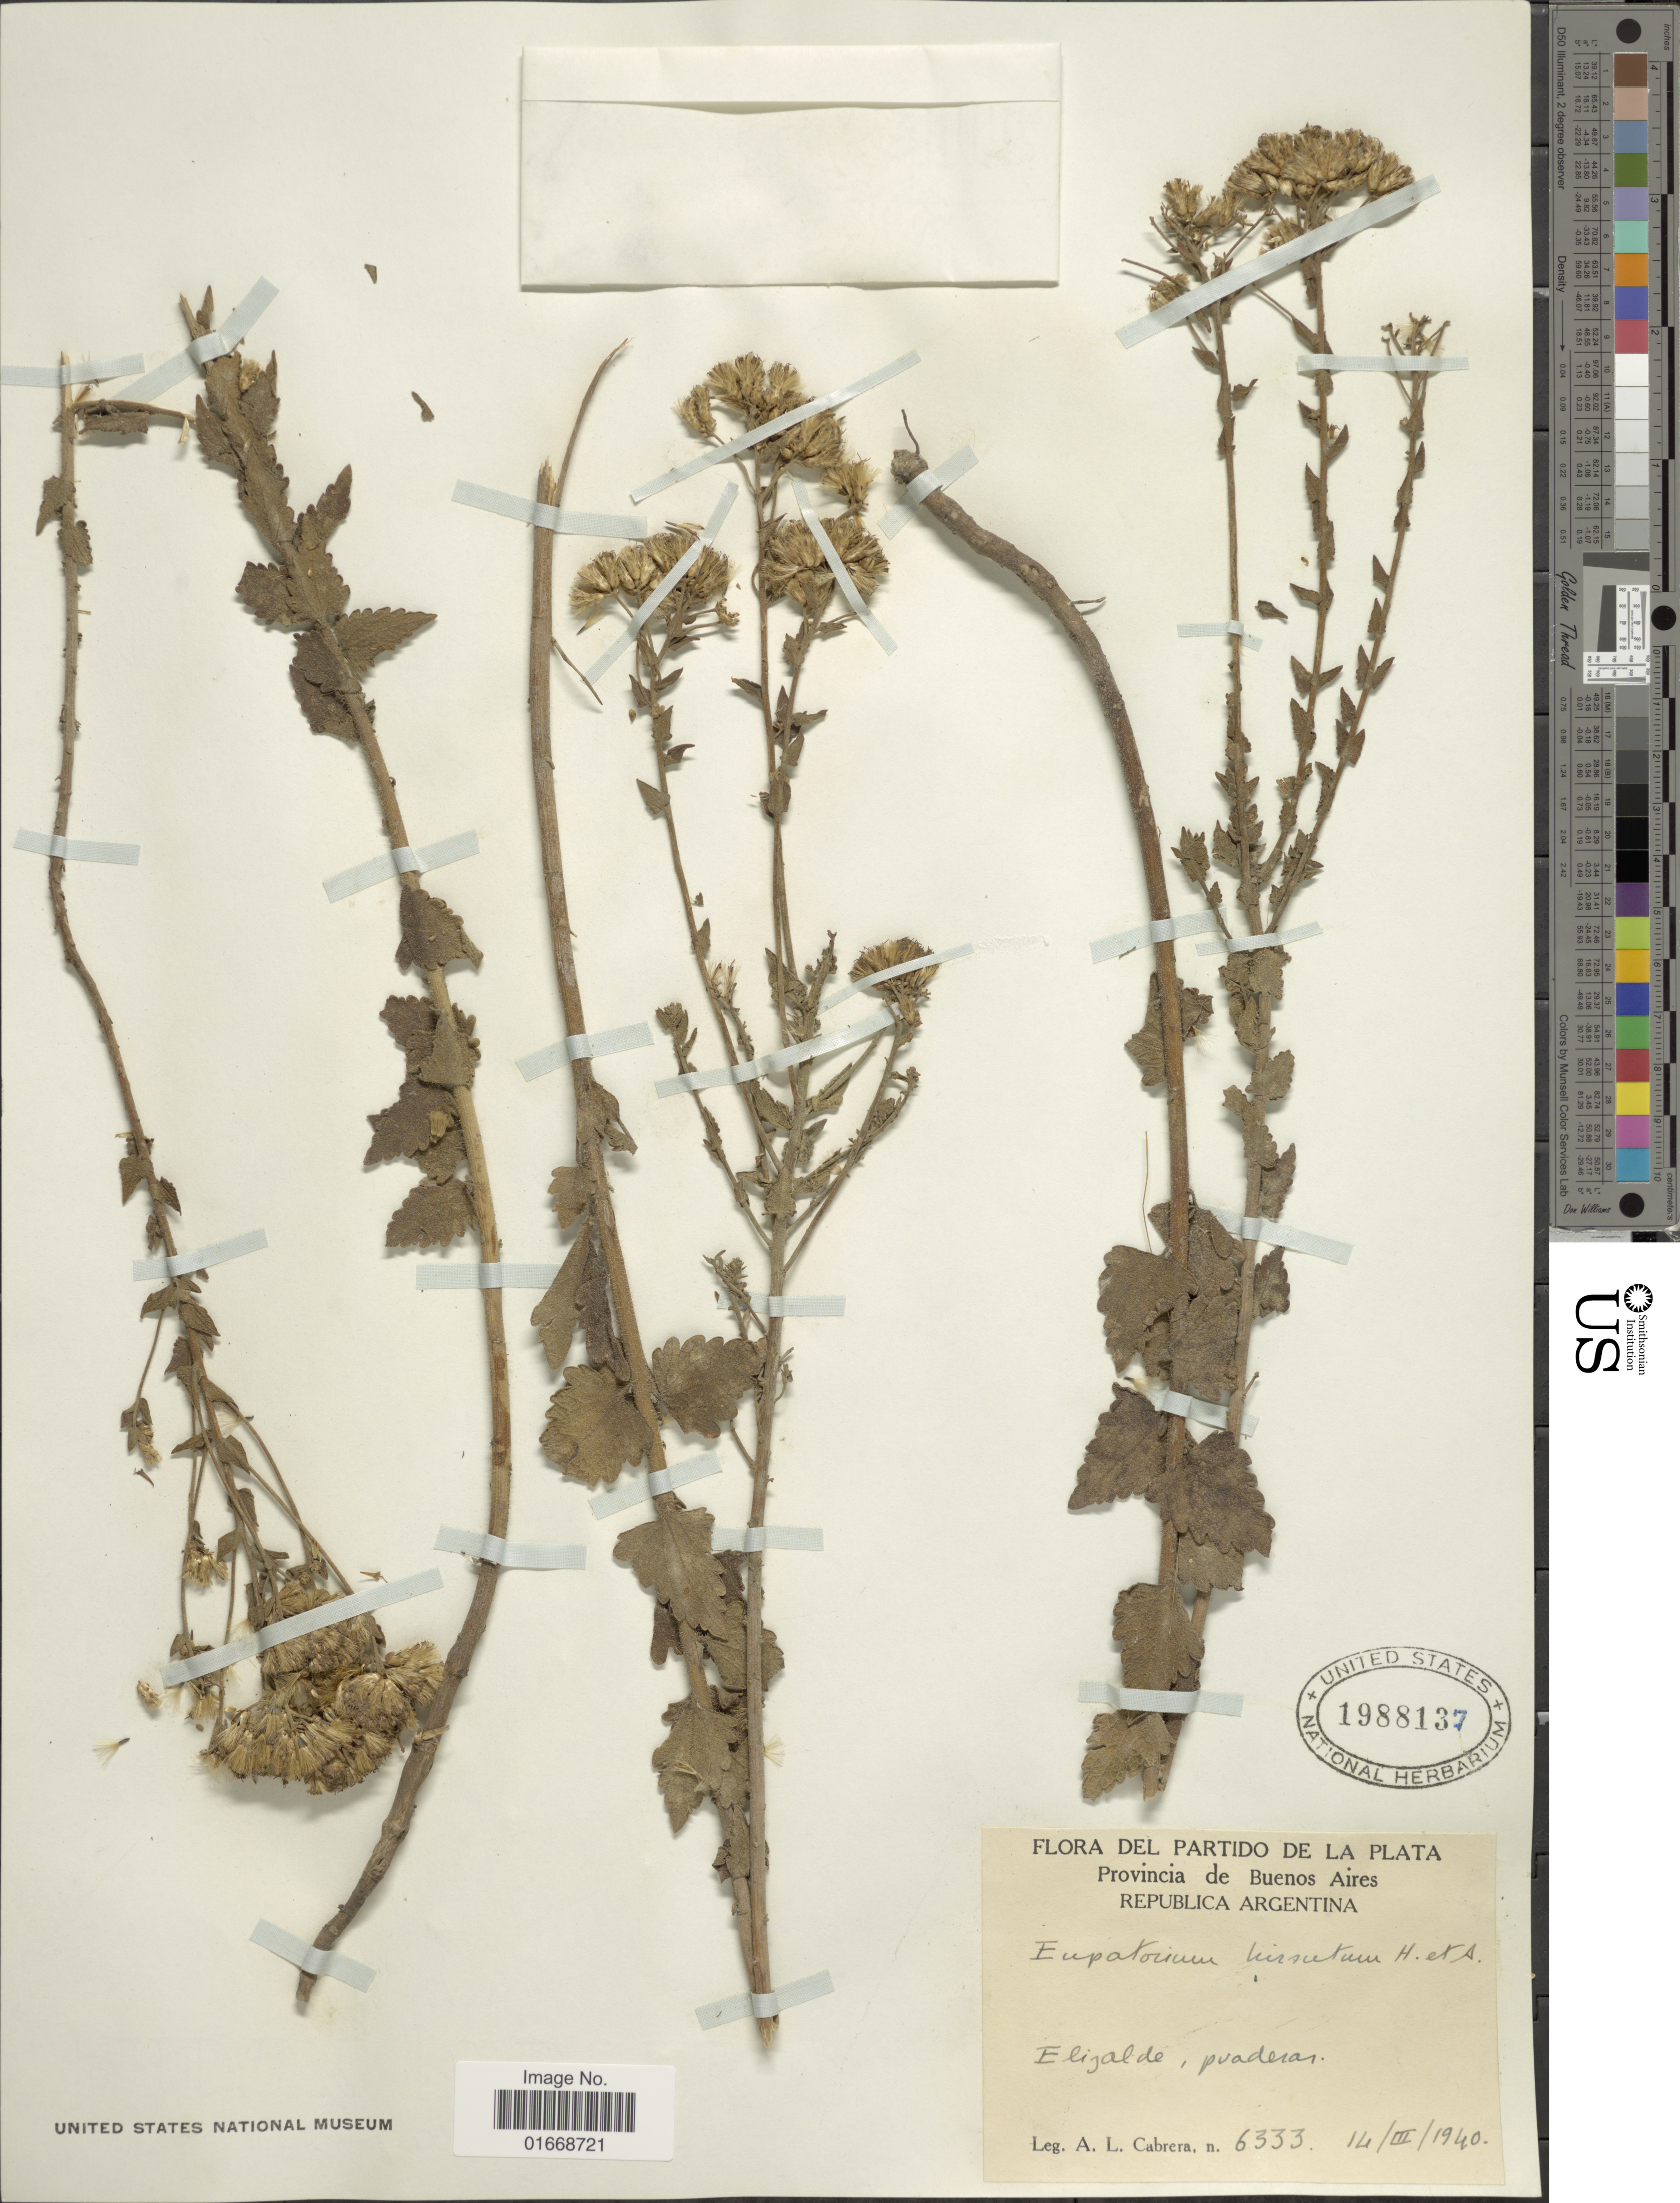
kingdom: Plantae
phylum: Tracheophyta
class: Magnoliopsida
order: Asterales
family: Asteraceae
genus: Chromolaena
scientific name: Chromolaena hirsuta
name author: (Hook. & Arn.) R.M. King & H. Rob.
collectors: A. L. Cabrera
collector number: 6333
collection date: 1940-03-14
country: Argentina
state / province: Buenos Aires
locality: Provincia de Buenos Aires, Eligalde, puaderas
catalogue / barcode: US 1988137